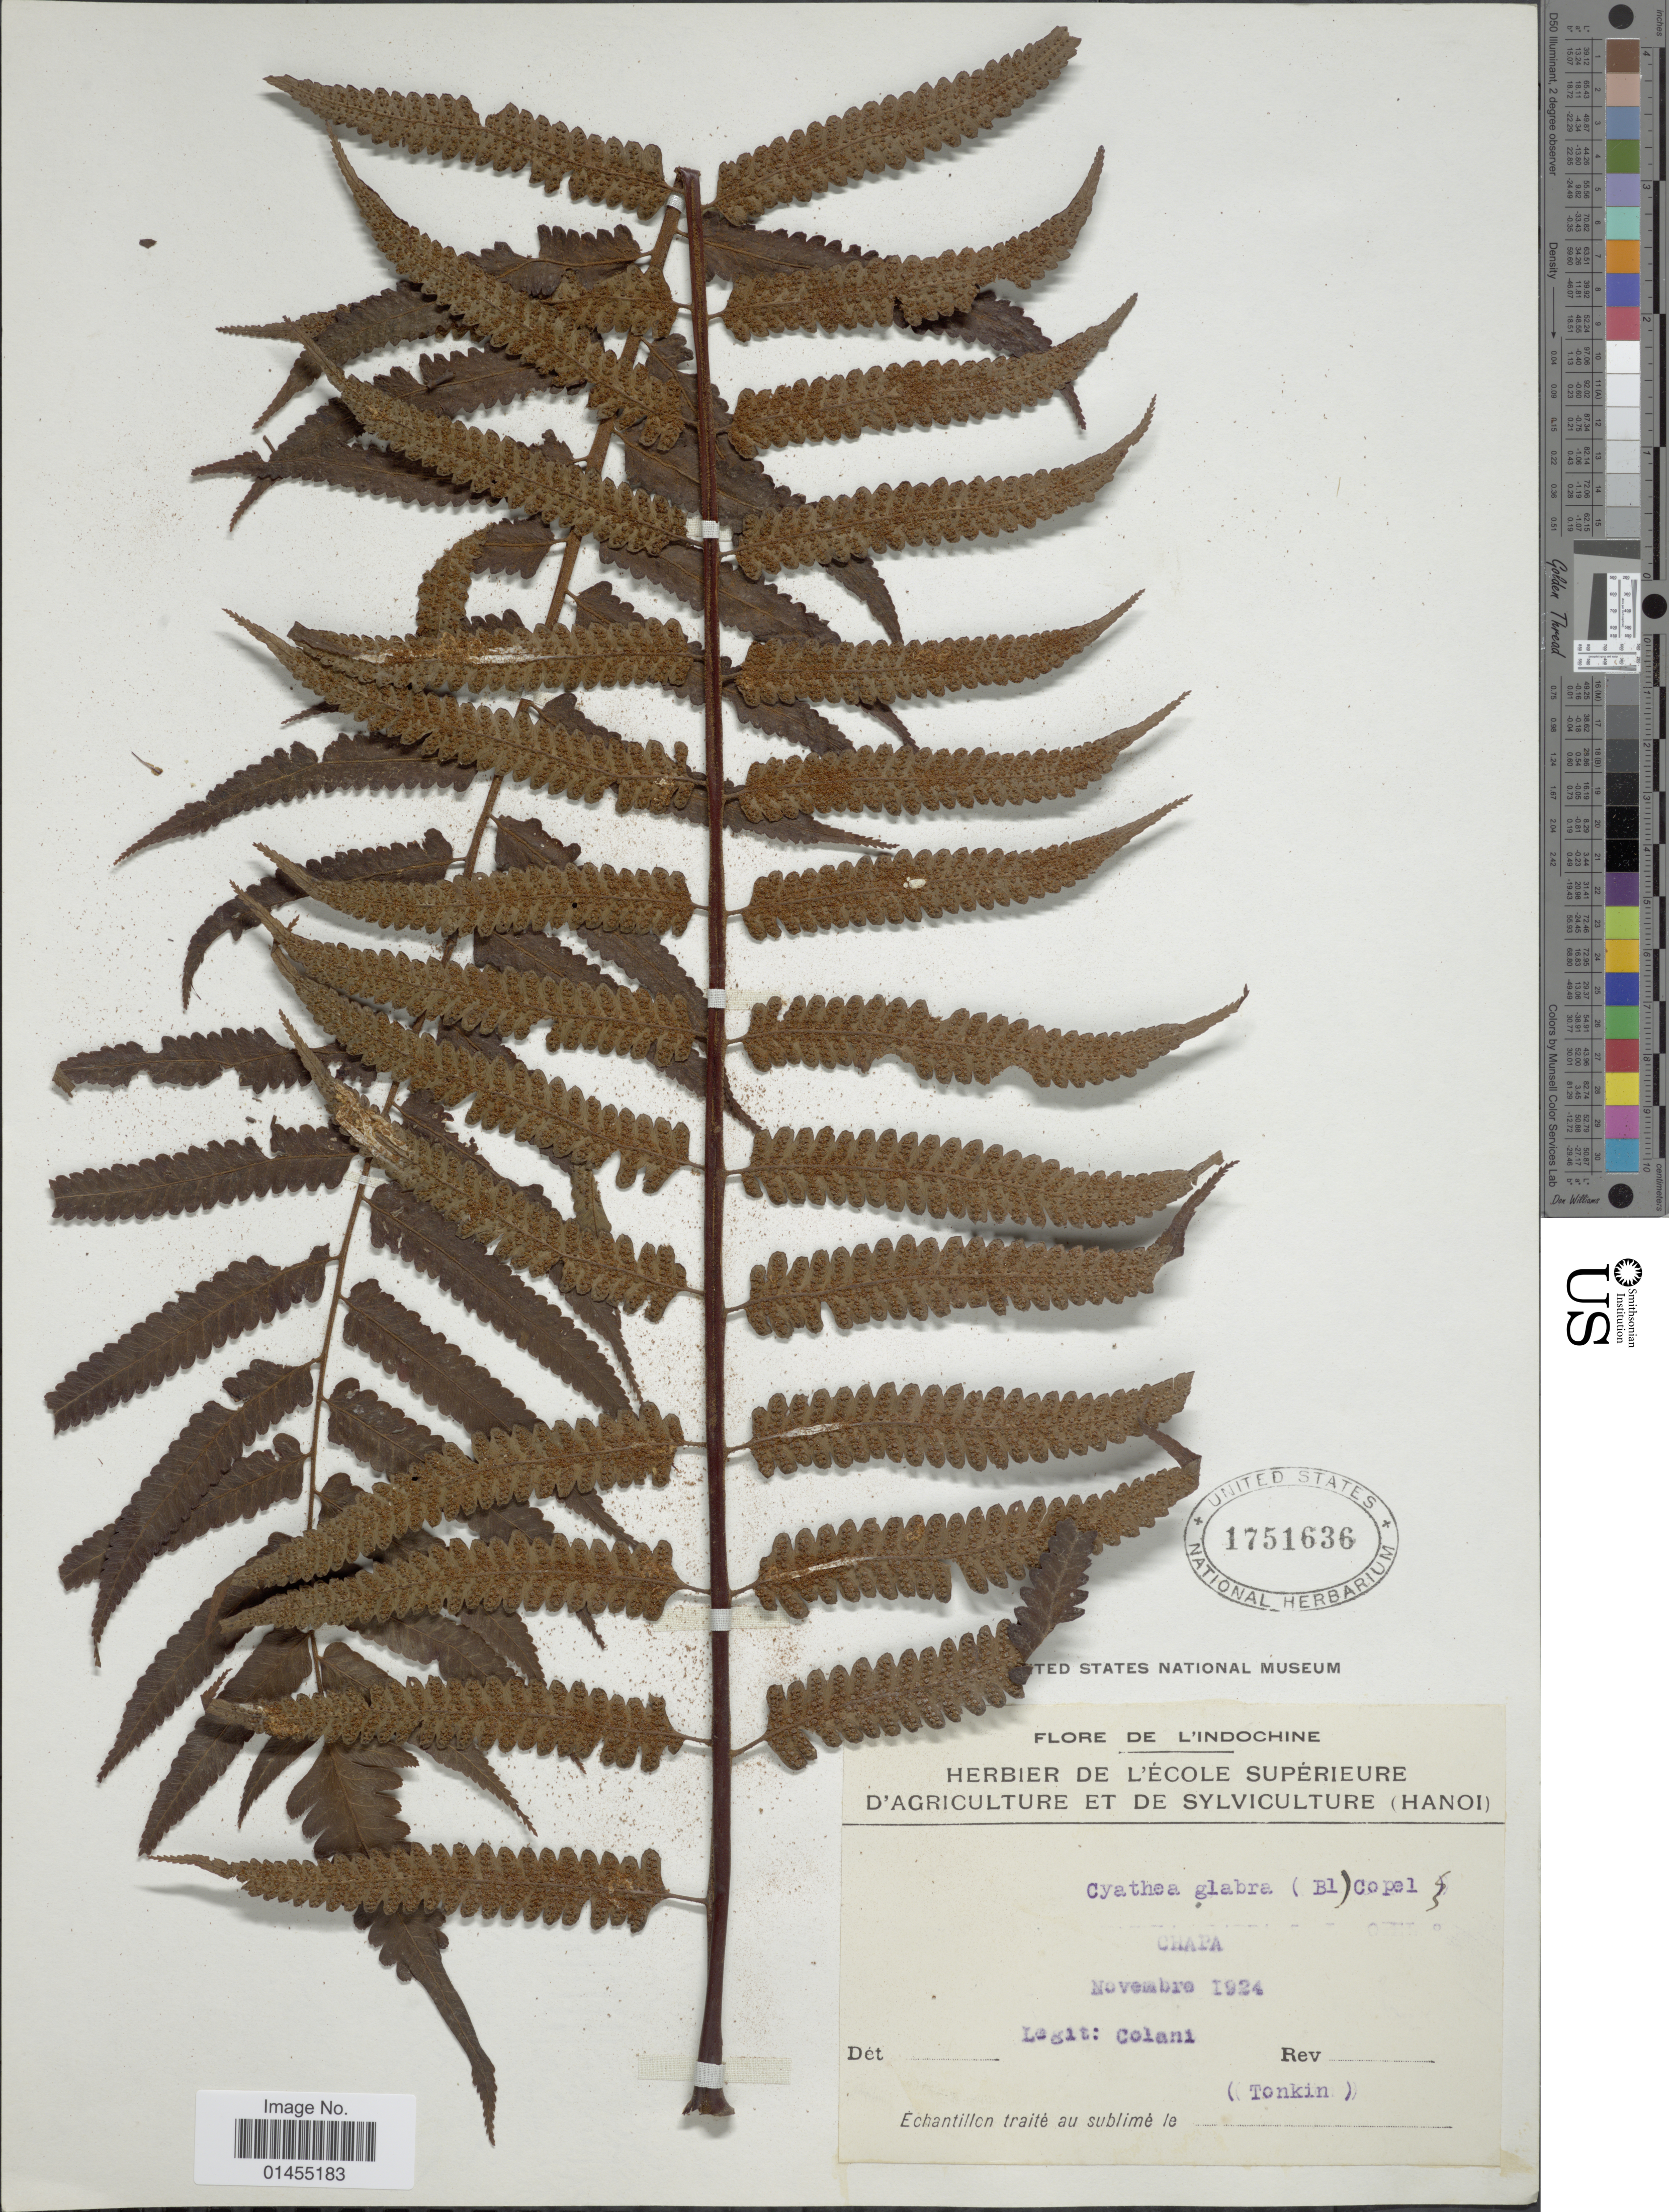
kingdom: Plantae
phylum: Tracheophyta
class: Polypodiopsida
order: Cyatheales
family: Cyatheaceae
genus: Alsophila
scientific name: Alsophila glabra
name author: (Blume) Hook.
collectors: Colani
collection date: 1924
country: Vietnam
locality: Flore de L'indochine, Chapa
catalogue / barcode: US 1751636